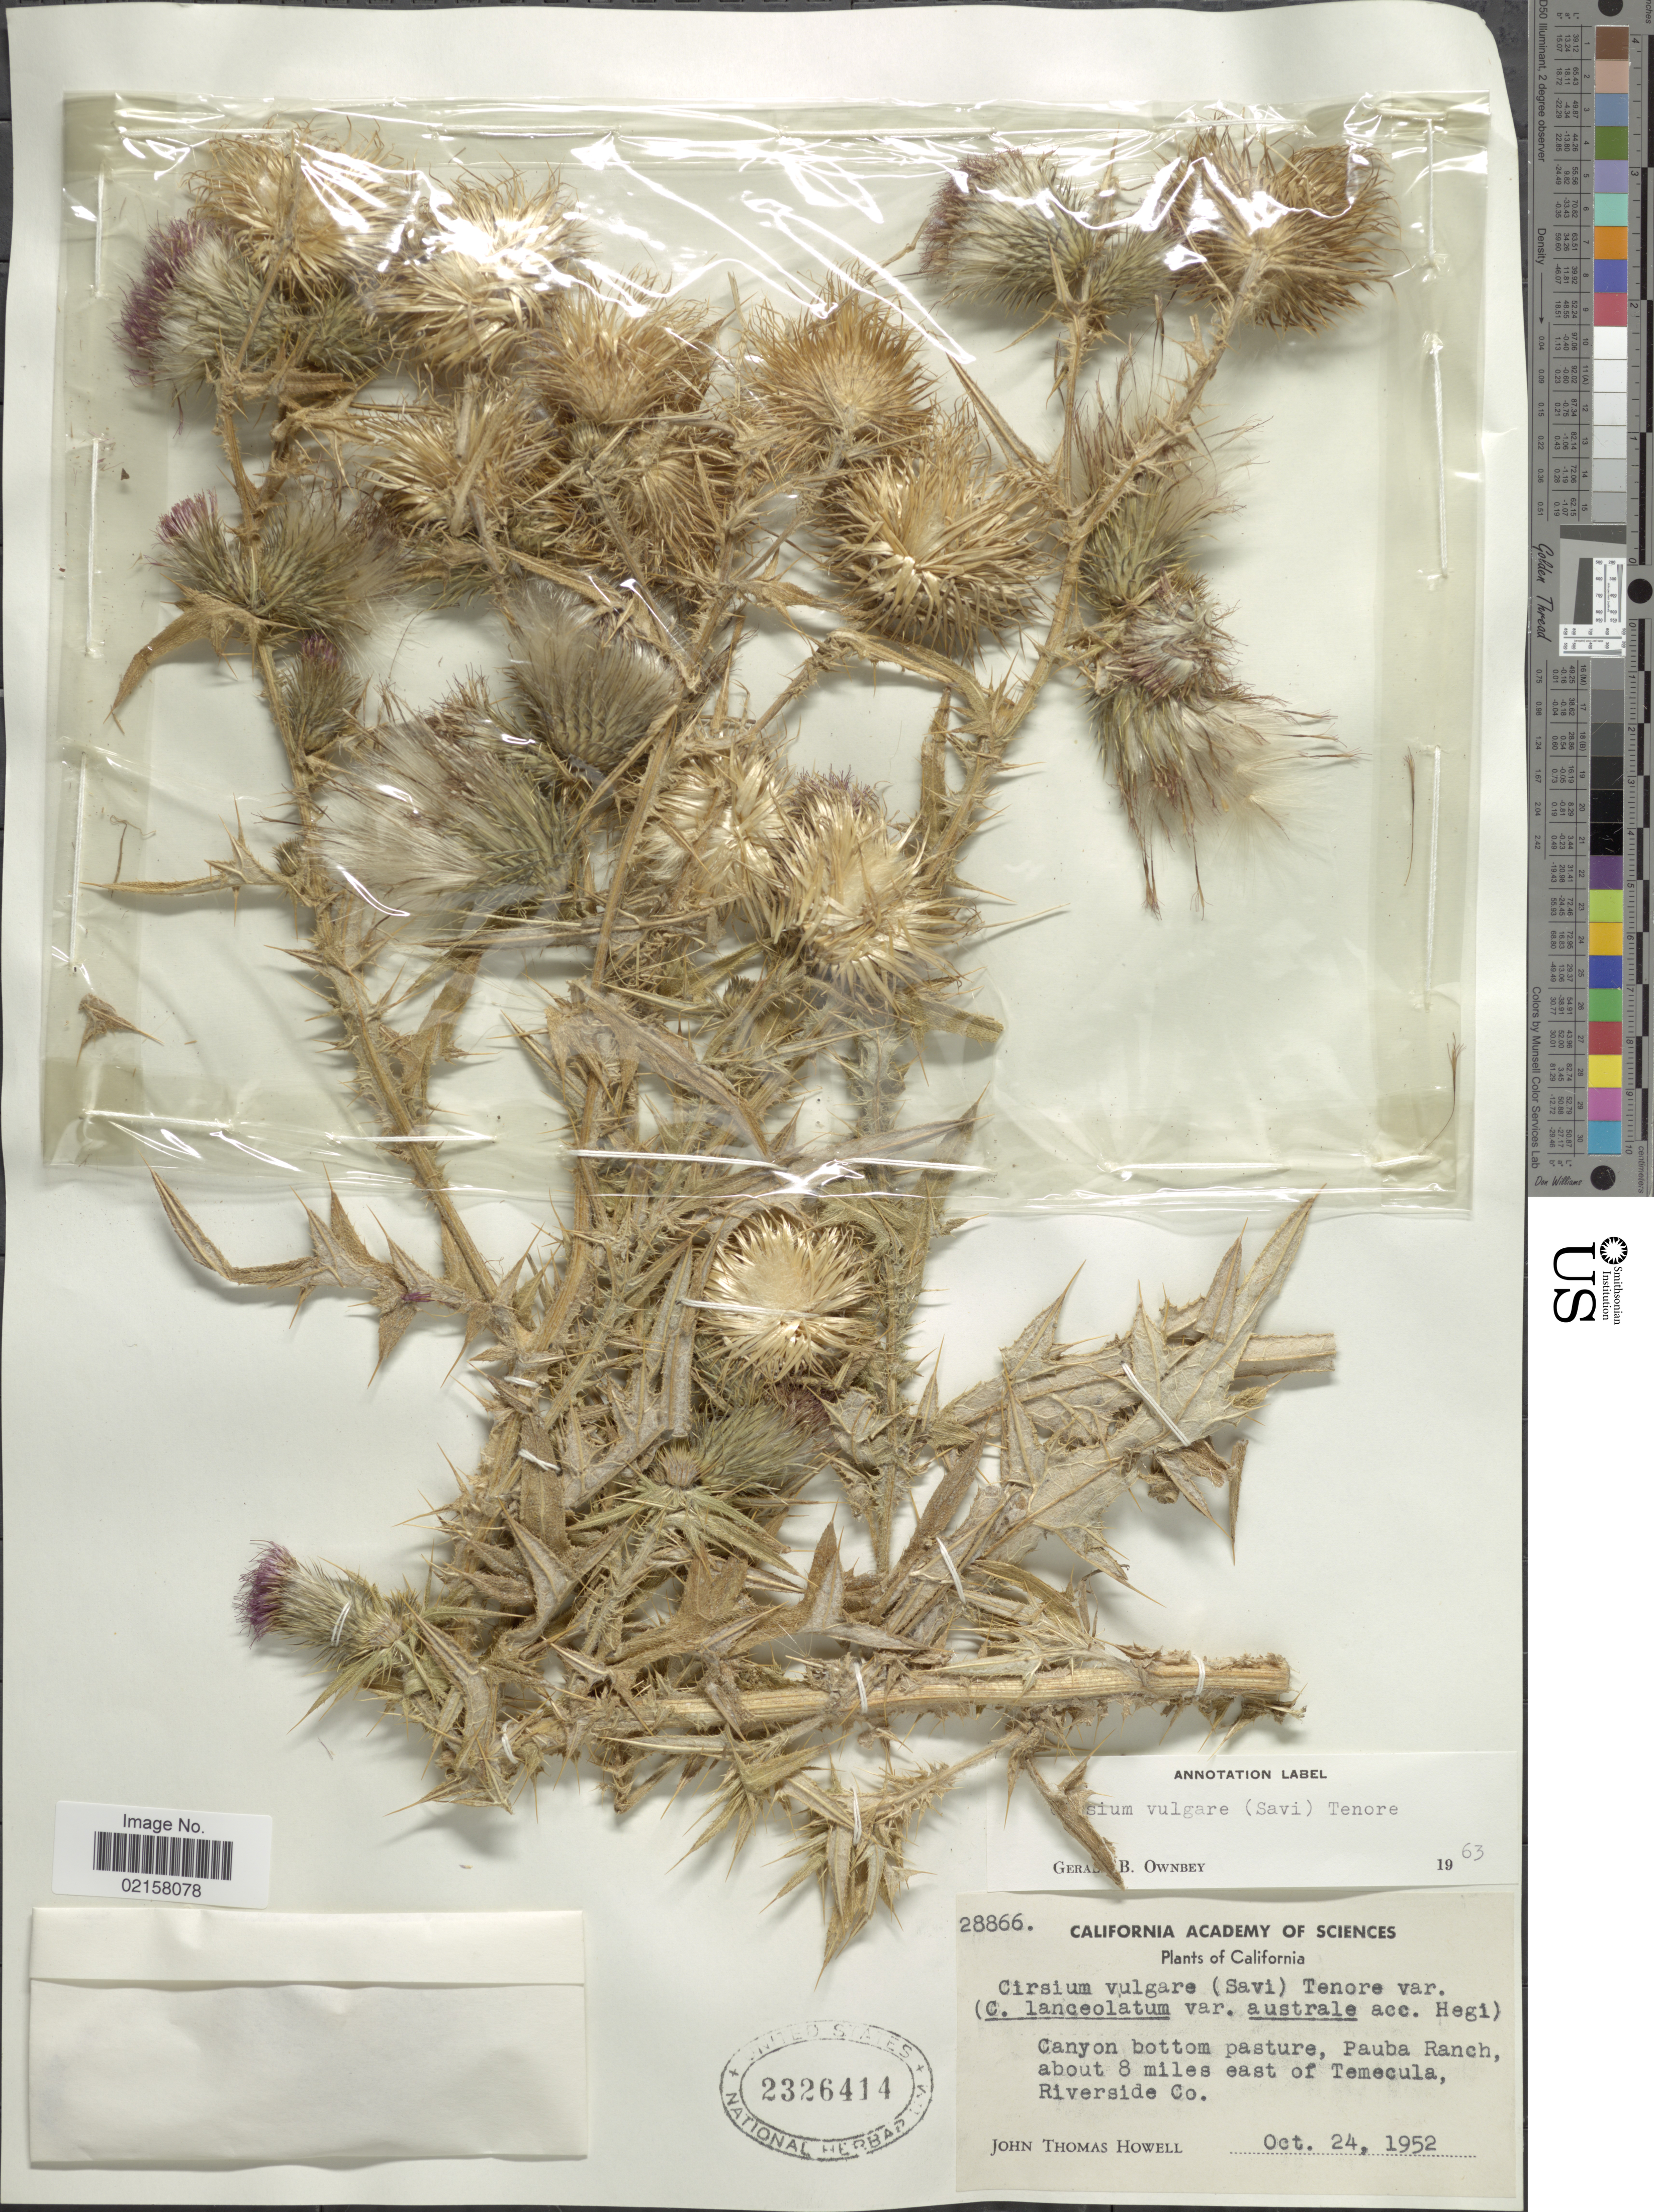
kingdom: Plantae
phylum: Tracheophyta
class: Magnoliopsida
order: Asterales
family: Asteraceae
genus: Cirsium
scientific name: Cirsium vulgare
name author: (Savi) Ten.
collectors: J. T. Howell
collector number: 28866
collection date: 1952-10-24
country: United States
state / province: California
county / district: Riverside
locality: Canyon bottom pasture, Pauba Ranch about 8 miles east of Temecula, Riverside Co.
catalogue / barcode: US 2326414